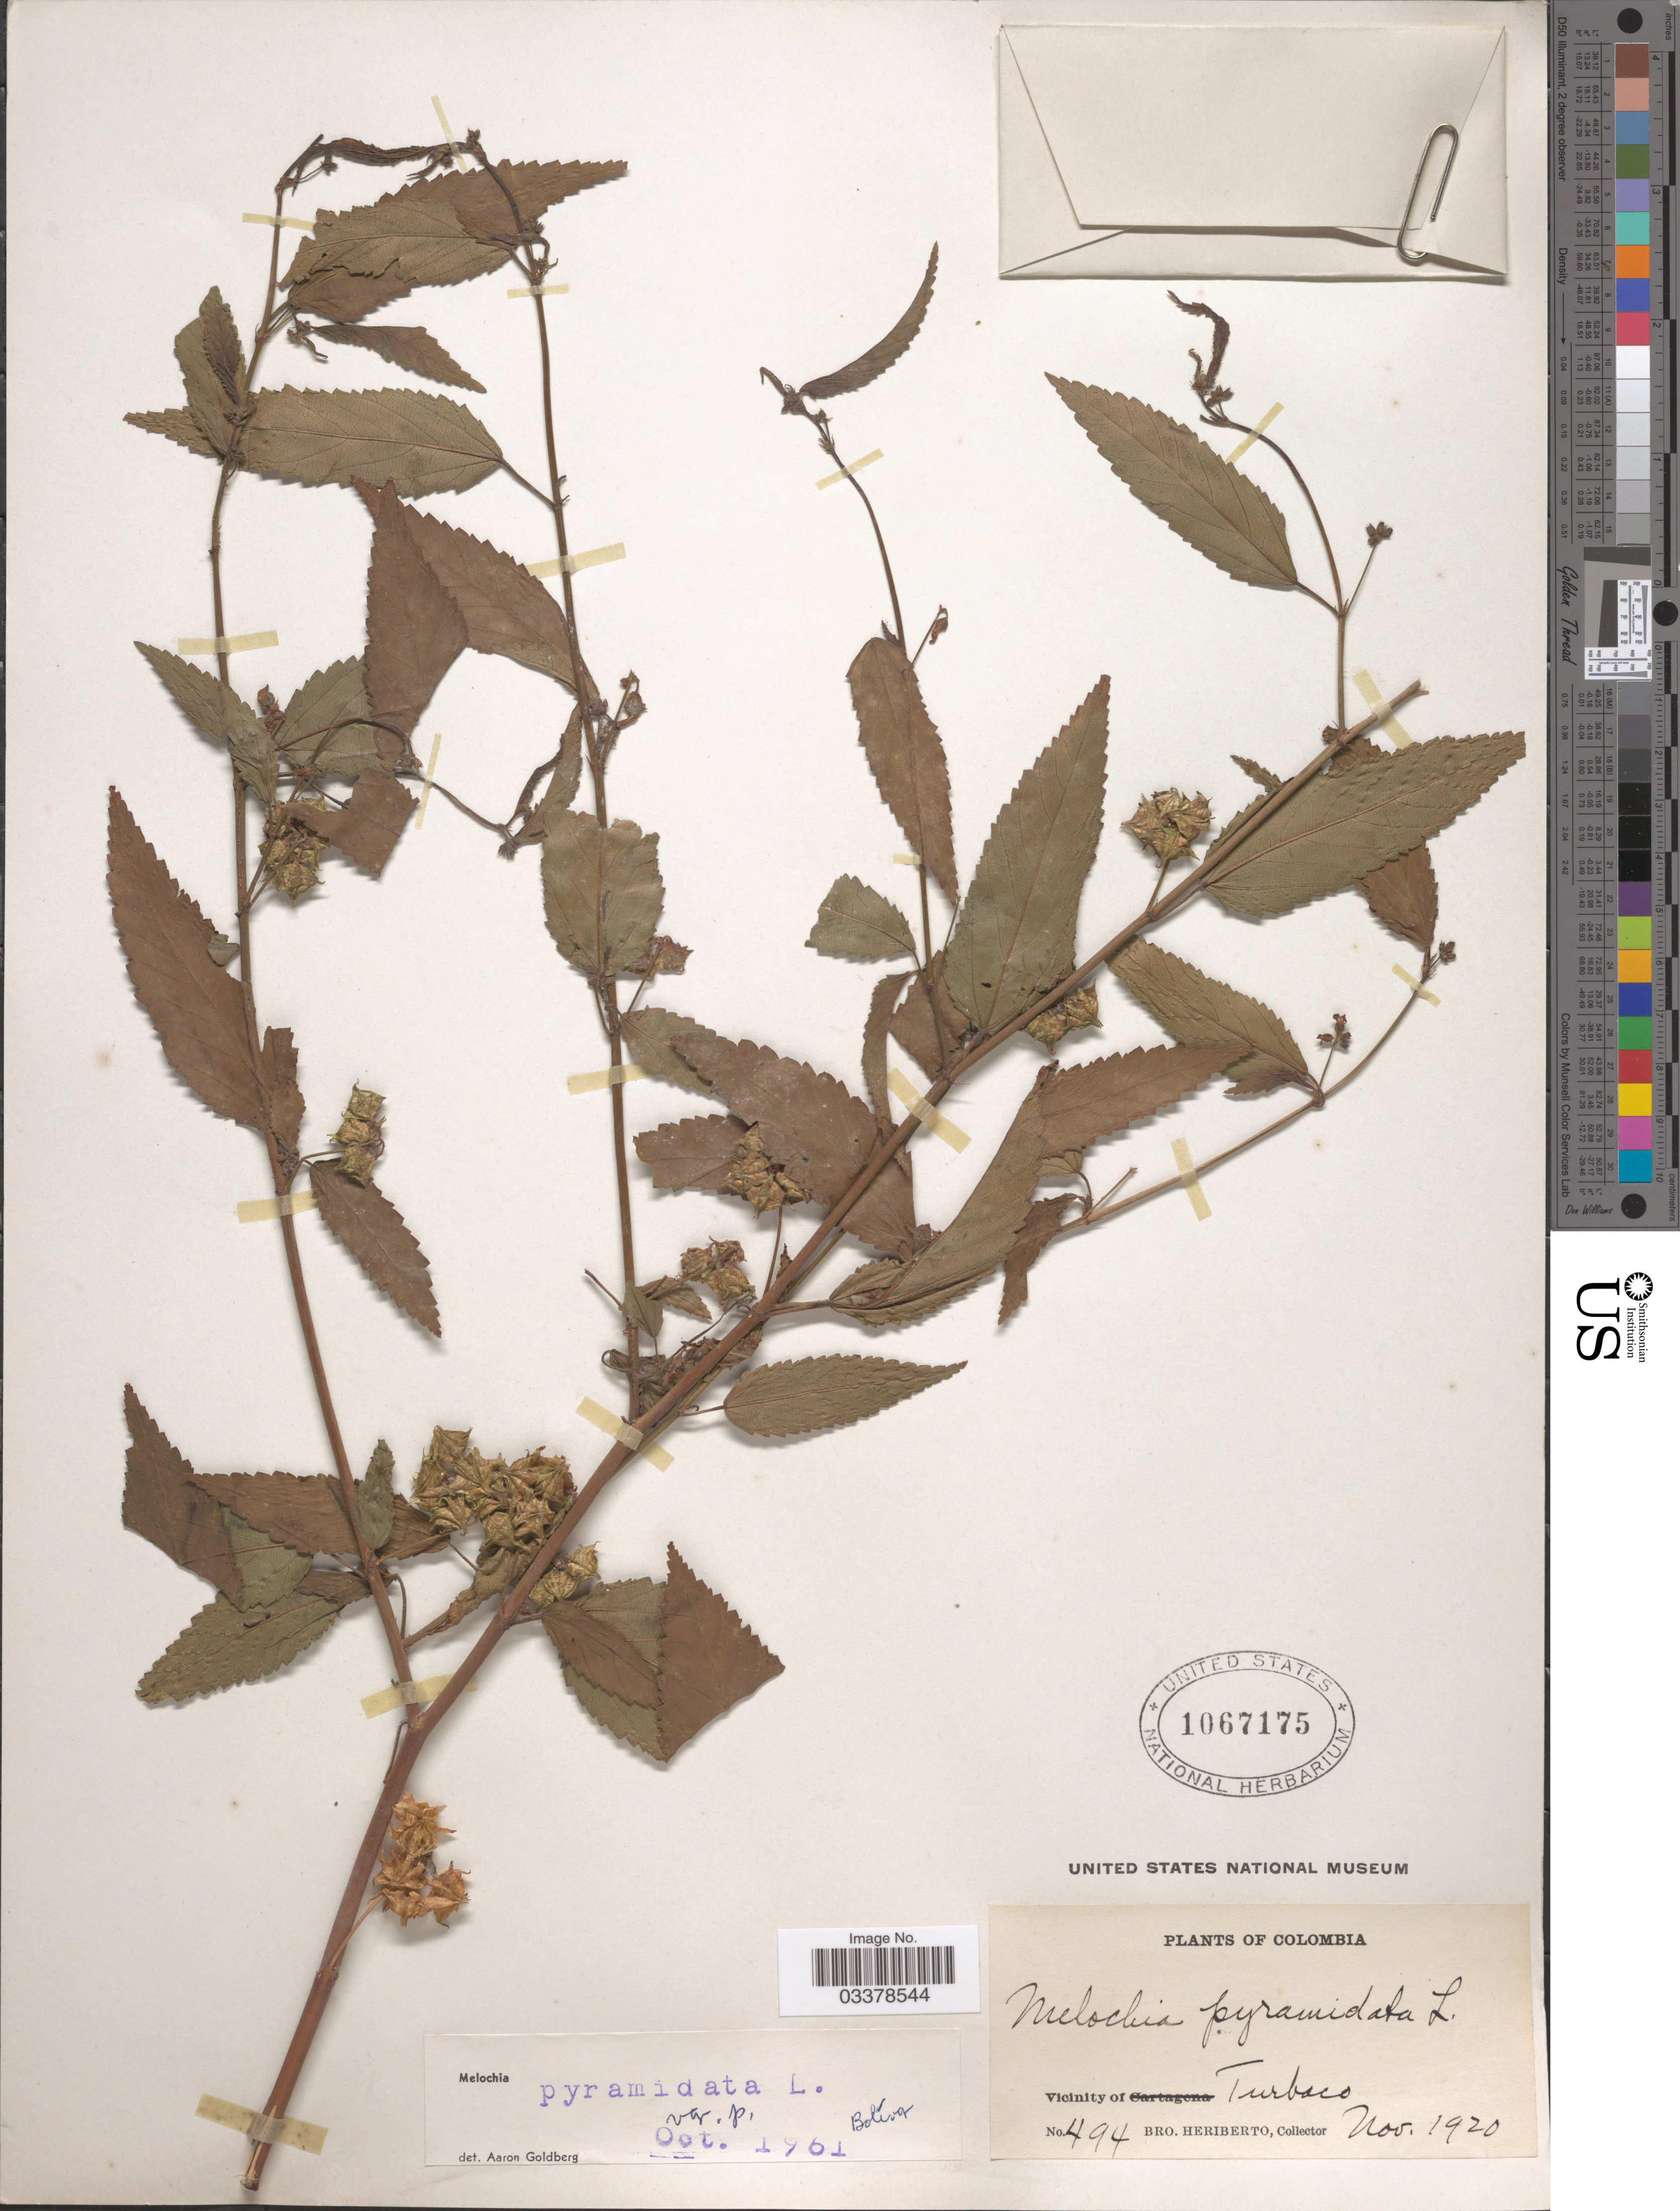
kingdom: Plantae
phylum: Tracheophyta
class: Magnoliopsida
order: Malvales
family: Malvaceae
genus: Melochia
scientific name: Melochia pyramidata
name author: L.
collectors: B. Heriberto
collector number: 494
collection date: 1920-11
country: Colombia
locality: Vicinity of Turbaco.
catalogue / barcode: US 1067175